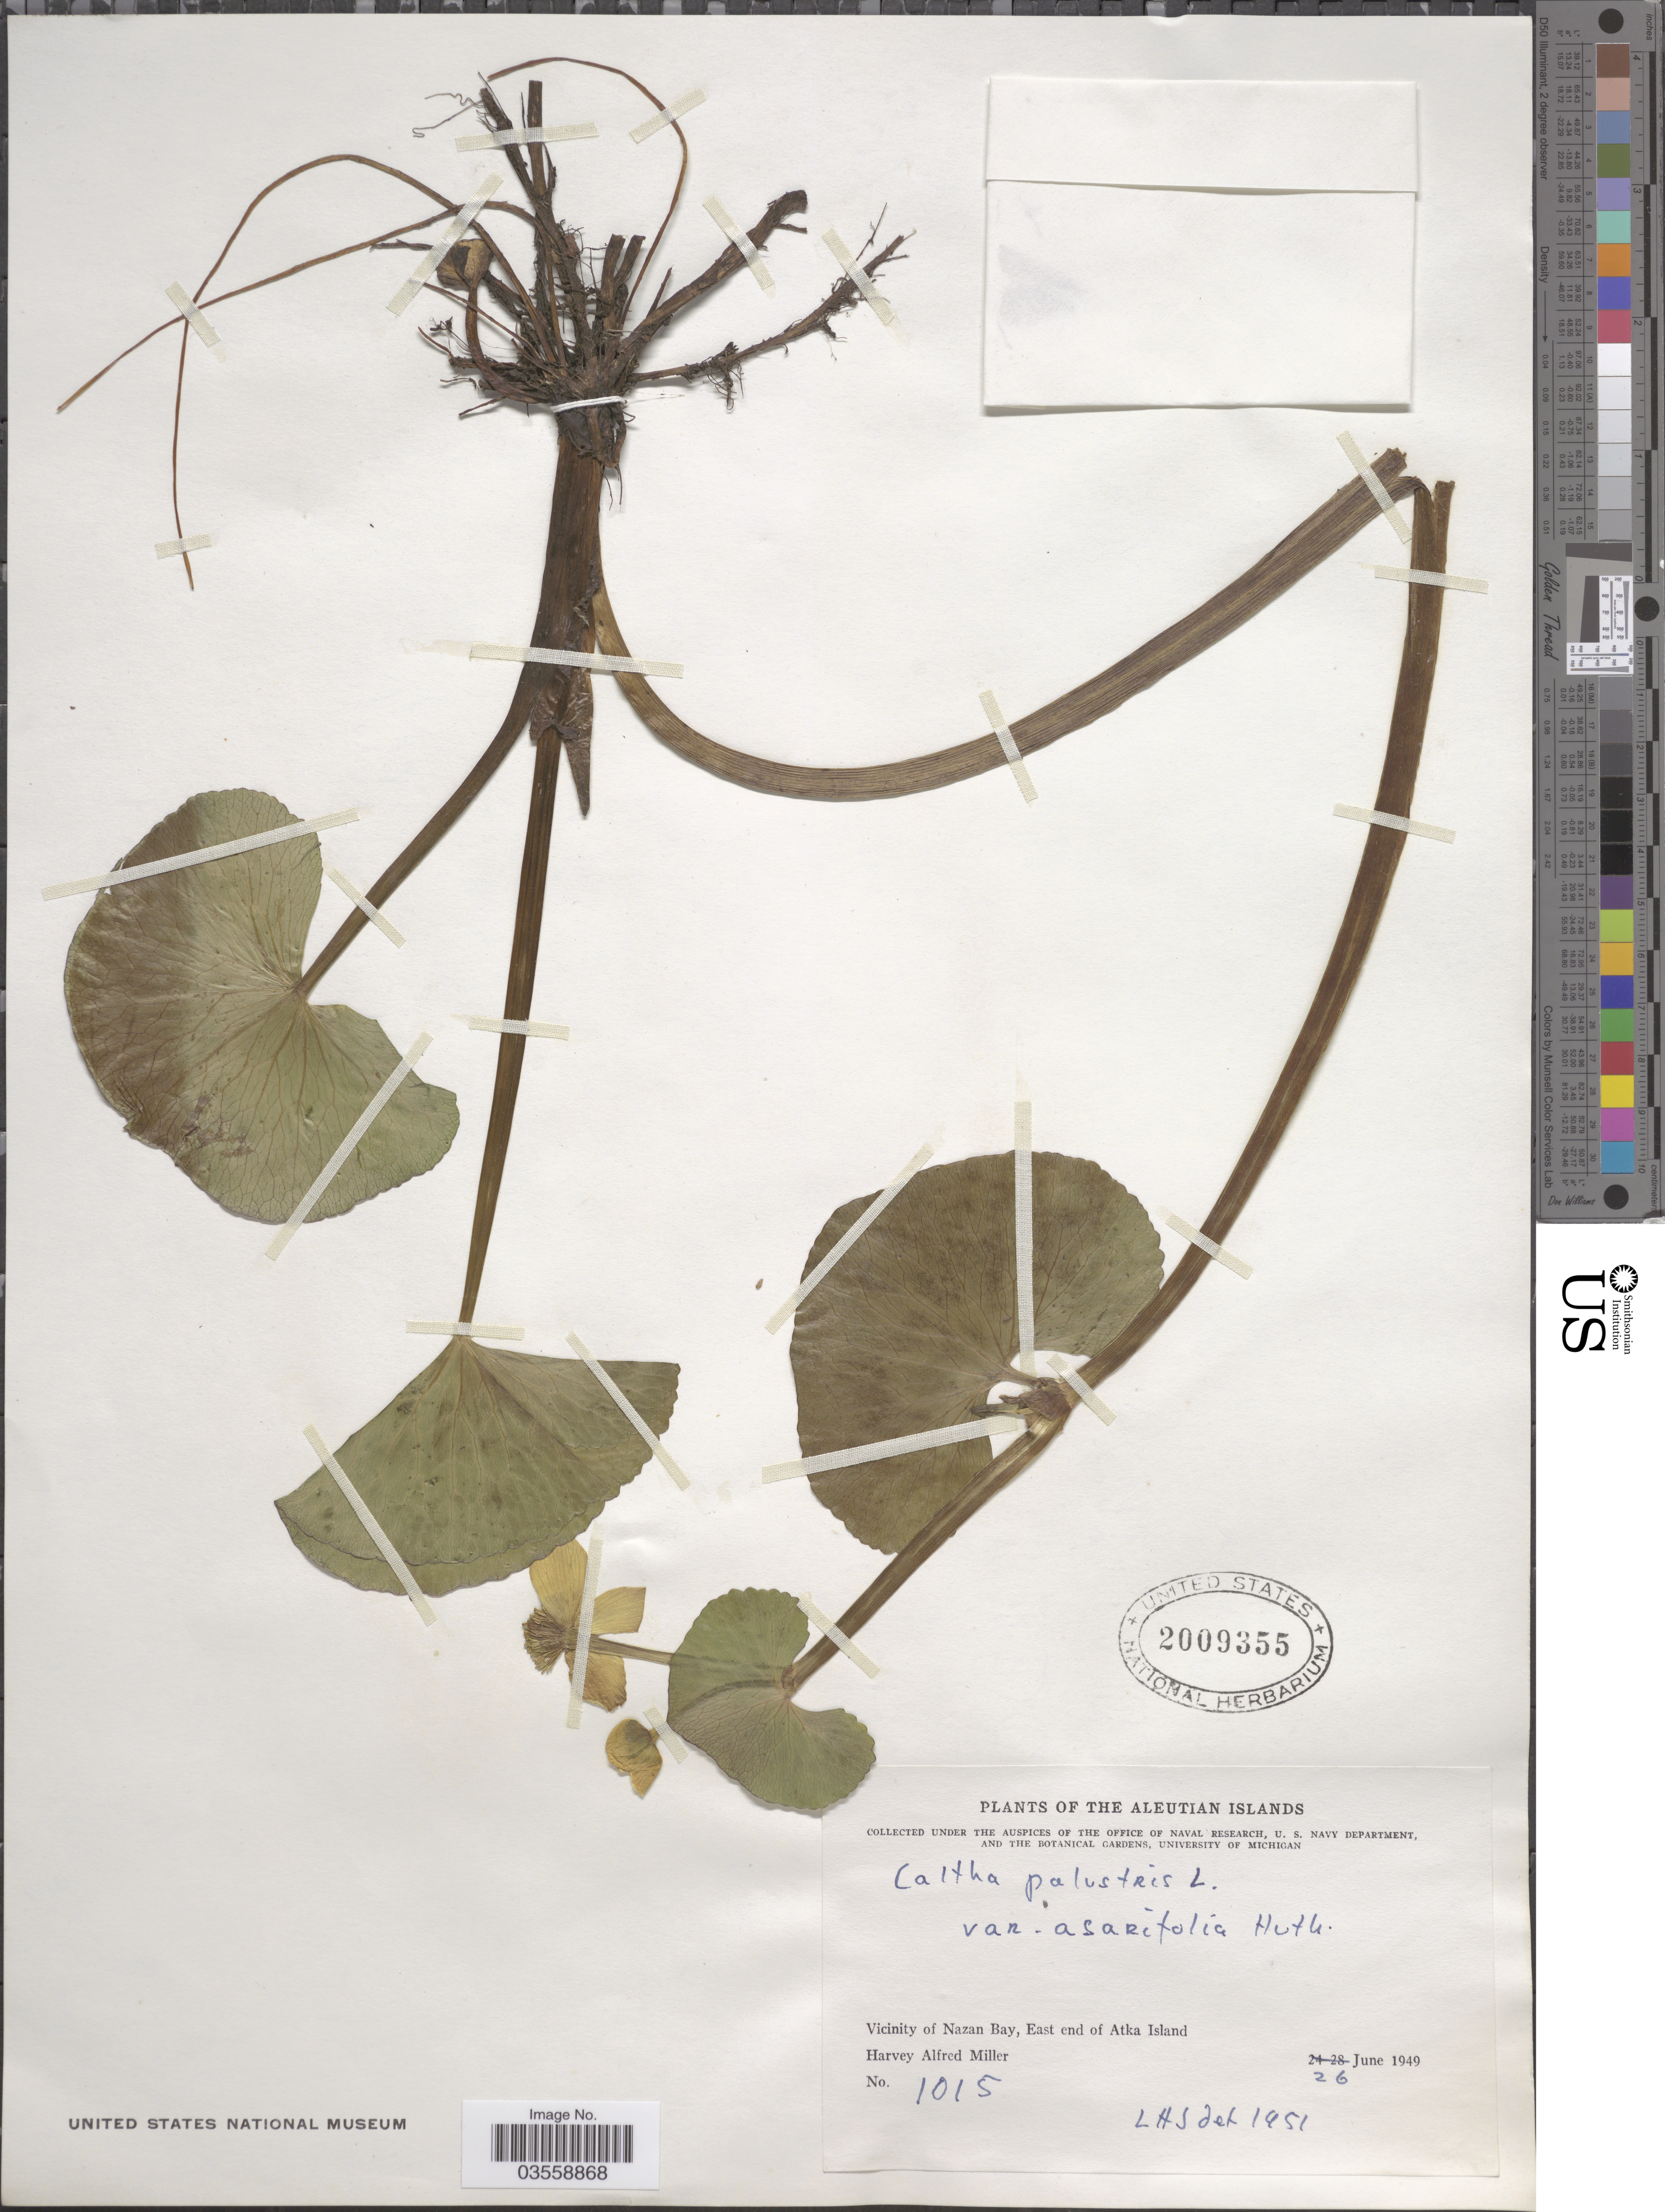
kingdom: Plantae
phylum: Tracheophyta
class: Magnoliopsida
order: Ranunculales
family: Ranunculaceae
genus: Caltha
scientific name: Caltha palustris var. asarifolia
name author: (DC.) Huth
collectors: H. A. Miller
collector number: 1015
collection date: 1949-06-26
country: United States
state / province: Alaska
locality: Aleutian Islands. Vicinity of Nazan Bay, East end of Atka Island.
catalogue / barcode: US 2009355